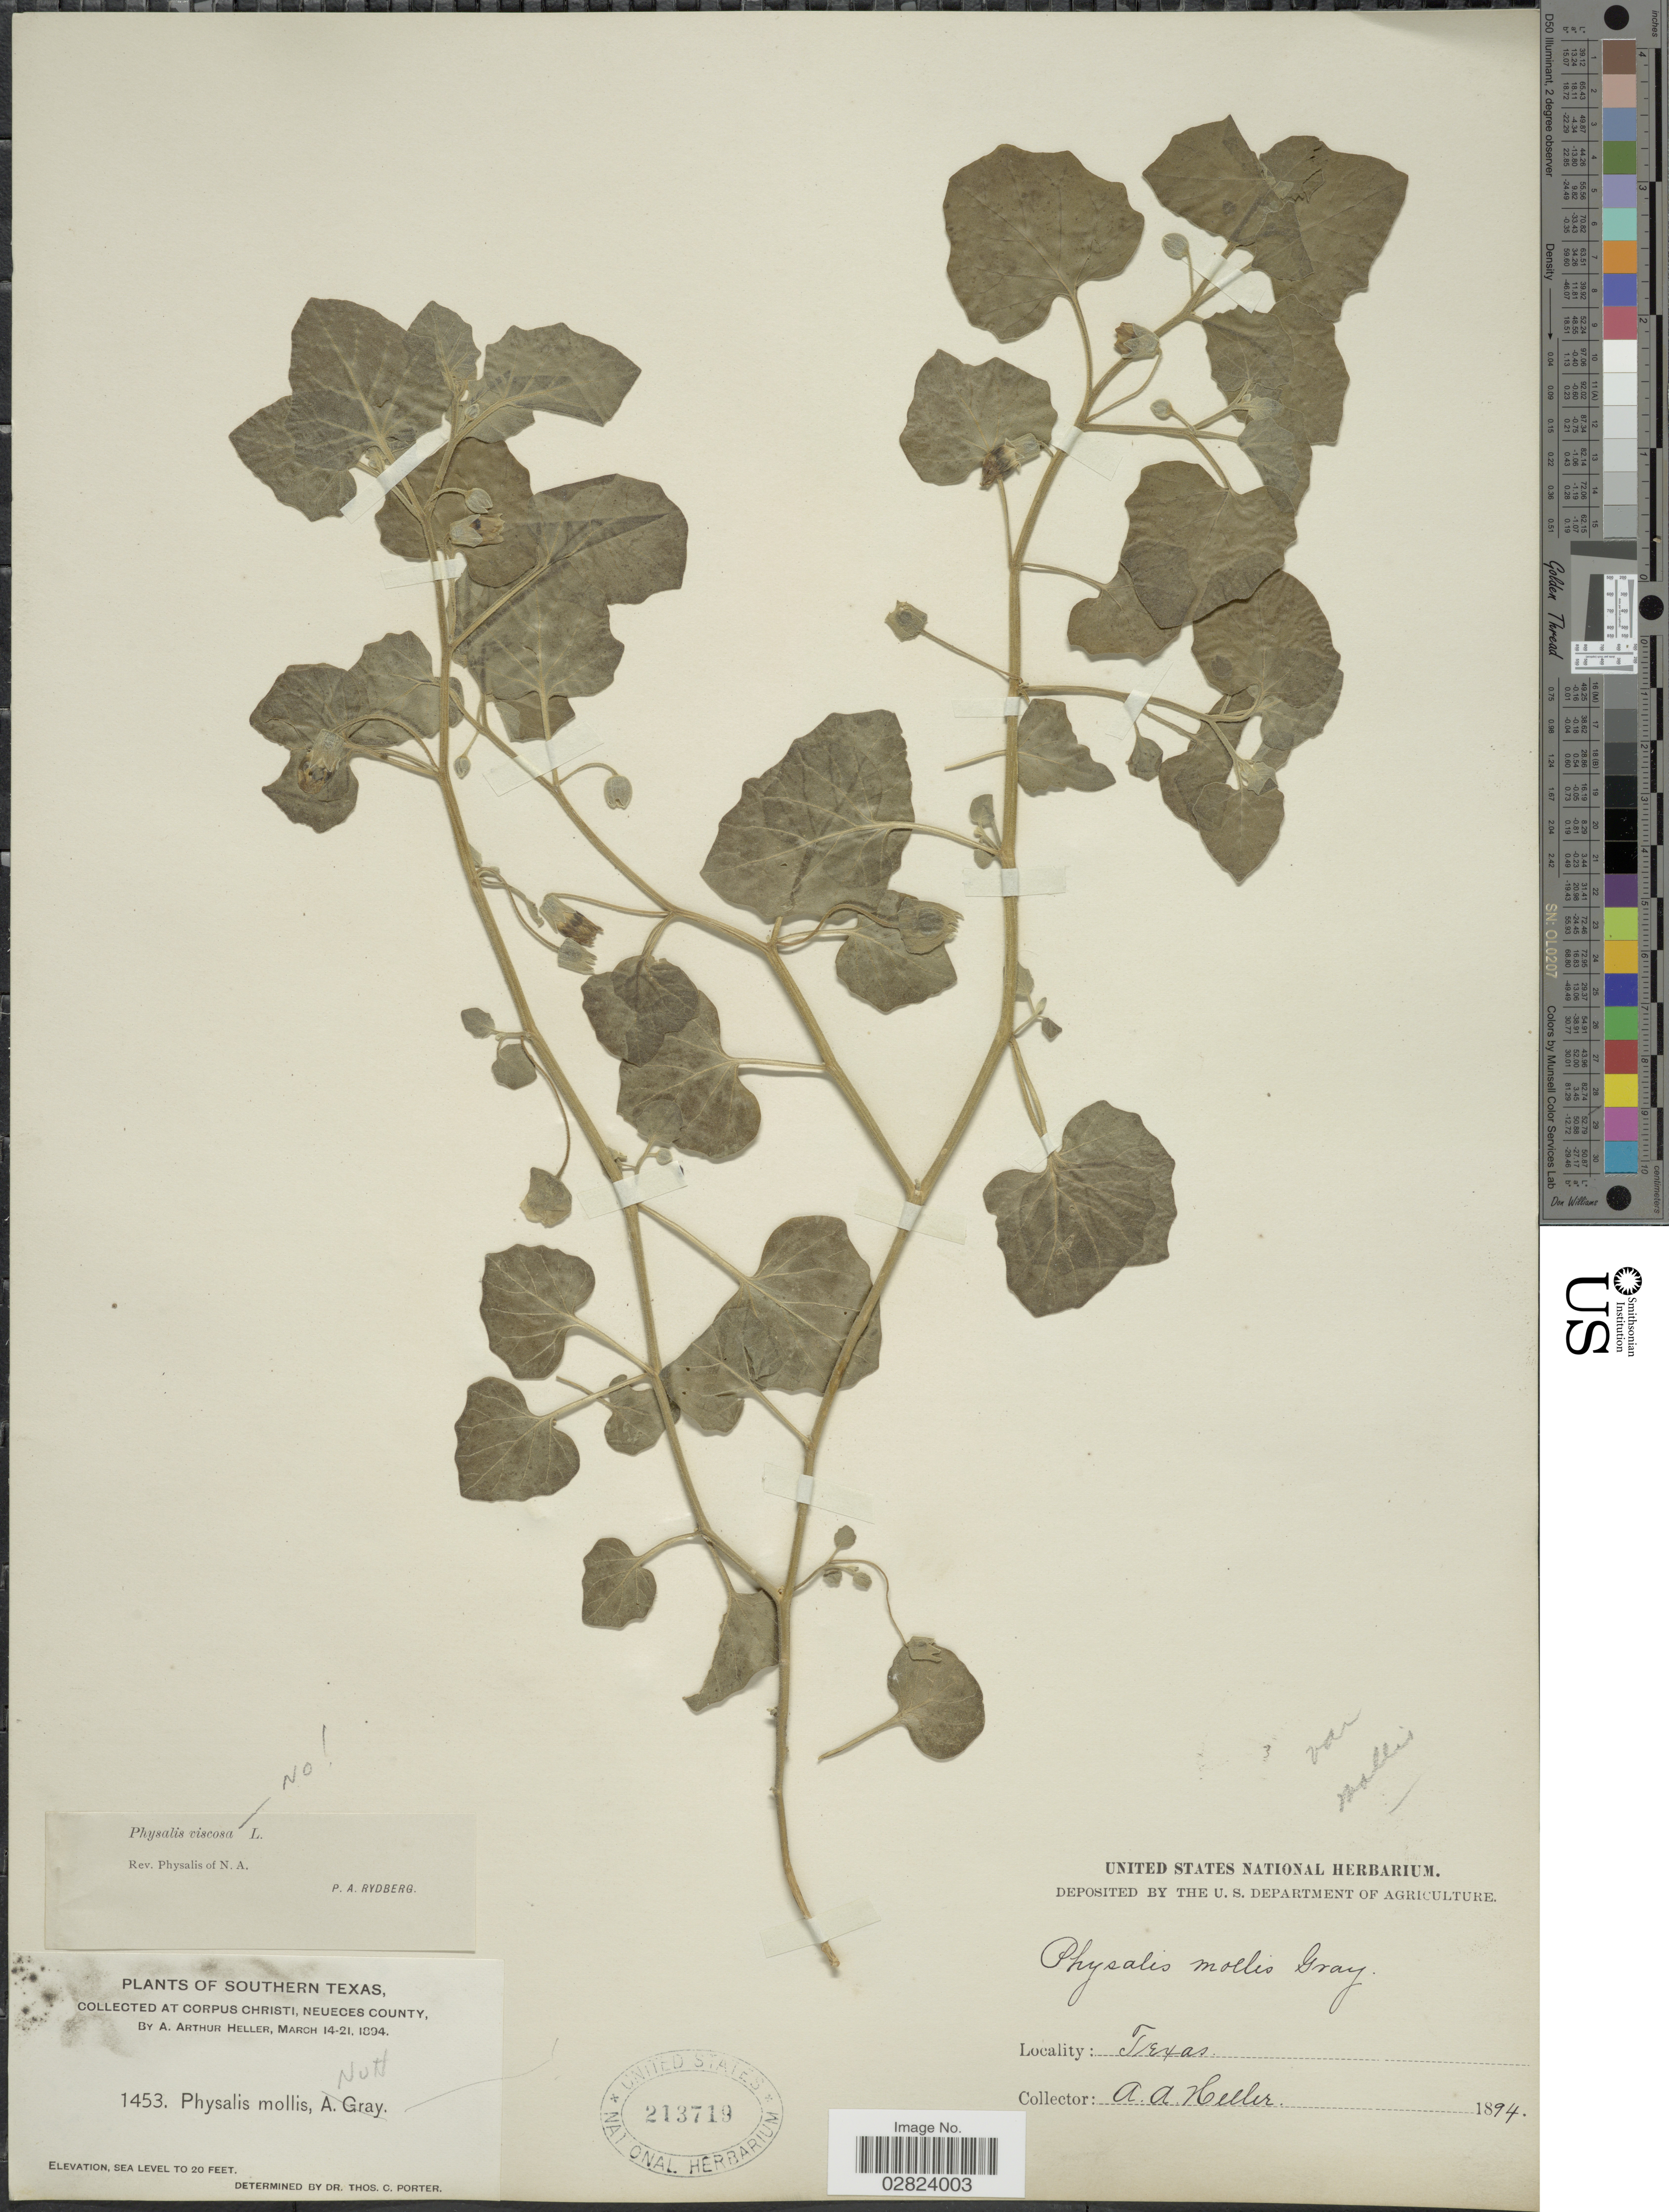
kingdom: Plantae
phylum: Tracheophyta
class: Magnoliopsida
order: Solanales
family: Solanaceae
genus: Physalis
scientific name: Physalis mollis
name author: Nutt.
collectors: A. A. Heller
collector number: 1453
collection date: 1894-03-14/1894-03-21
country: United States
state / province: Texas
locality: Southern Texas. Corpus Christi, Neueces County.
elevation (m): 0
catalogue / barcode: US 213719